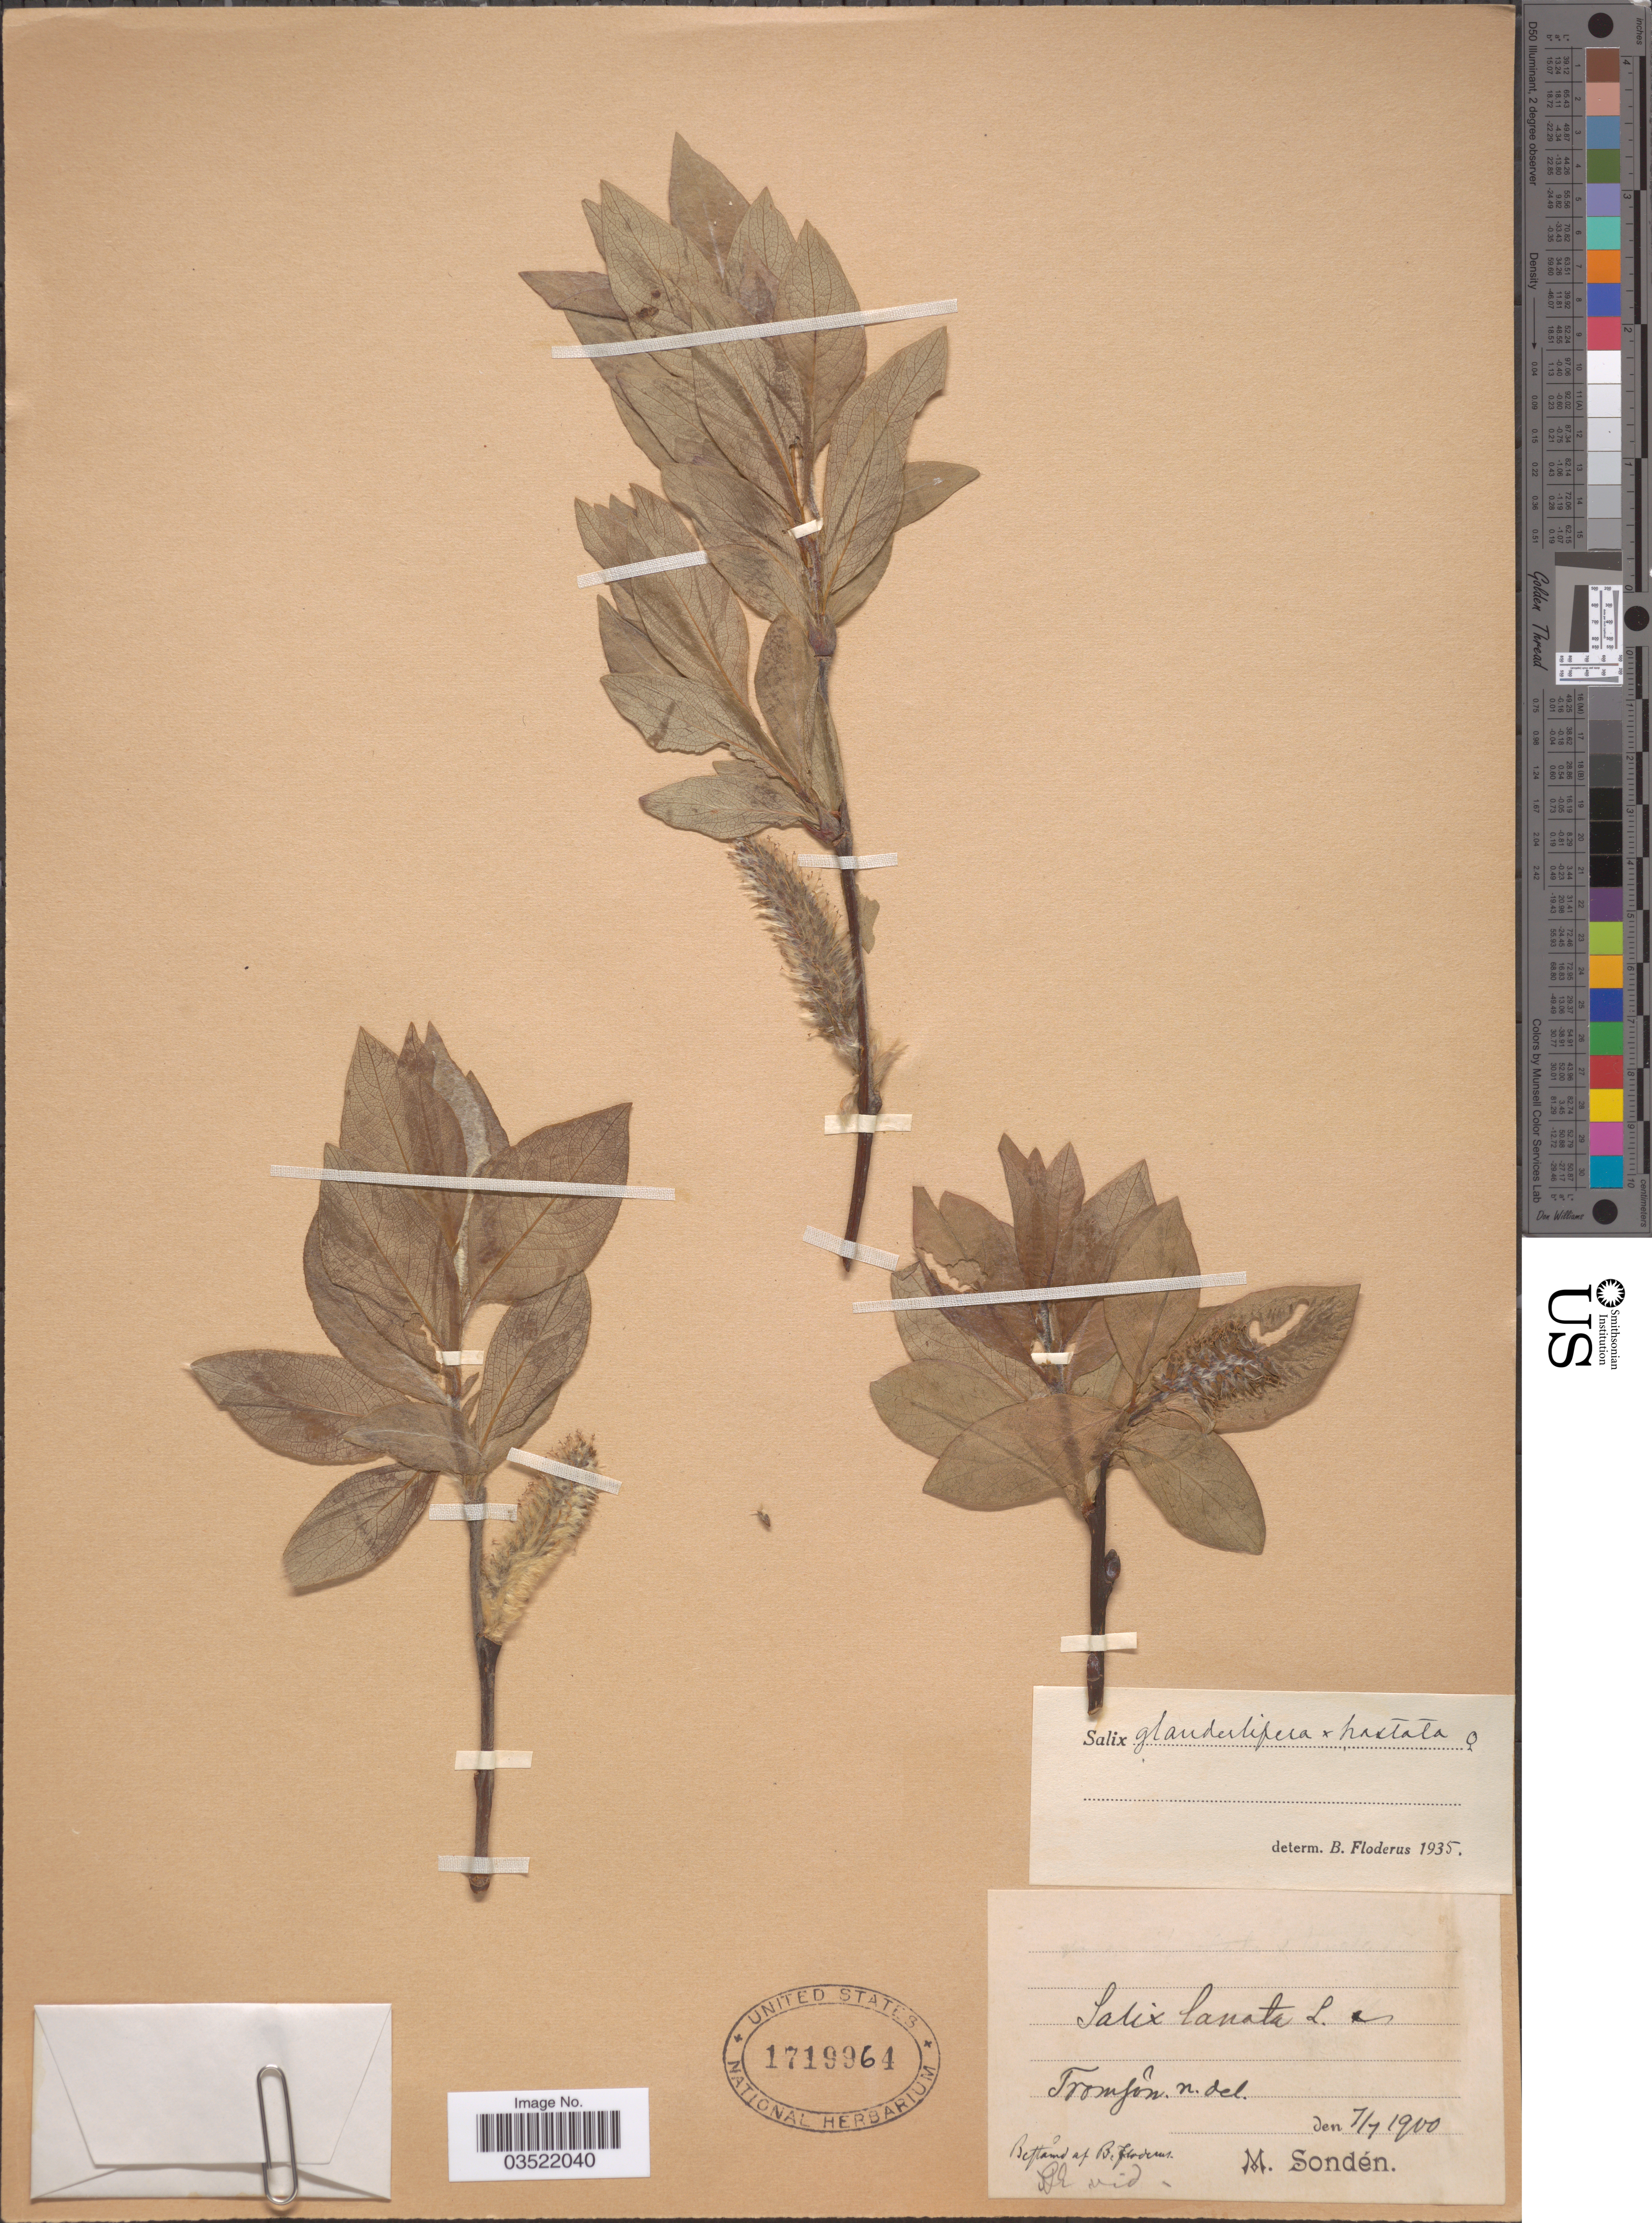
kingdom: Plantae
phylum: Tracheophyta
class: Magnoliopsida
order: Malpighiales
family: Salicaceae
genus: Salix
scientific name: Salix glandulifera x S. hastata L.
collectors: M. Sondén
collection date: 1900-07-07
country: Norway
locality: Tromsøn, n. del.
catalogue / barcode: US 1719964